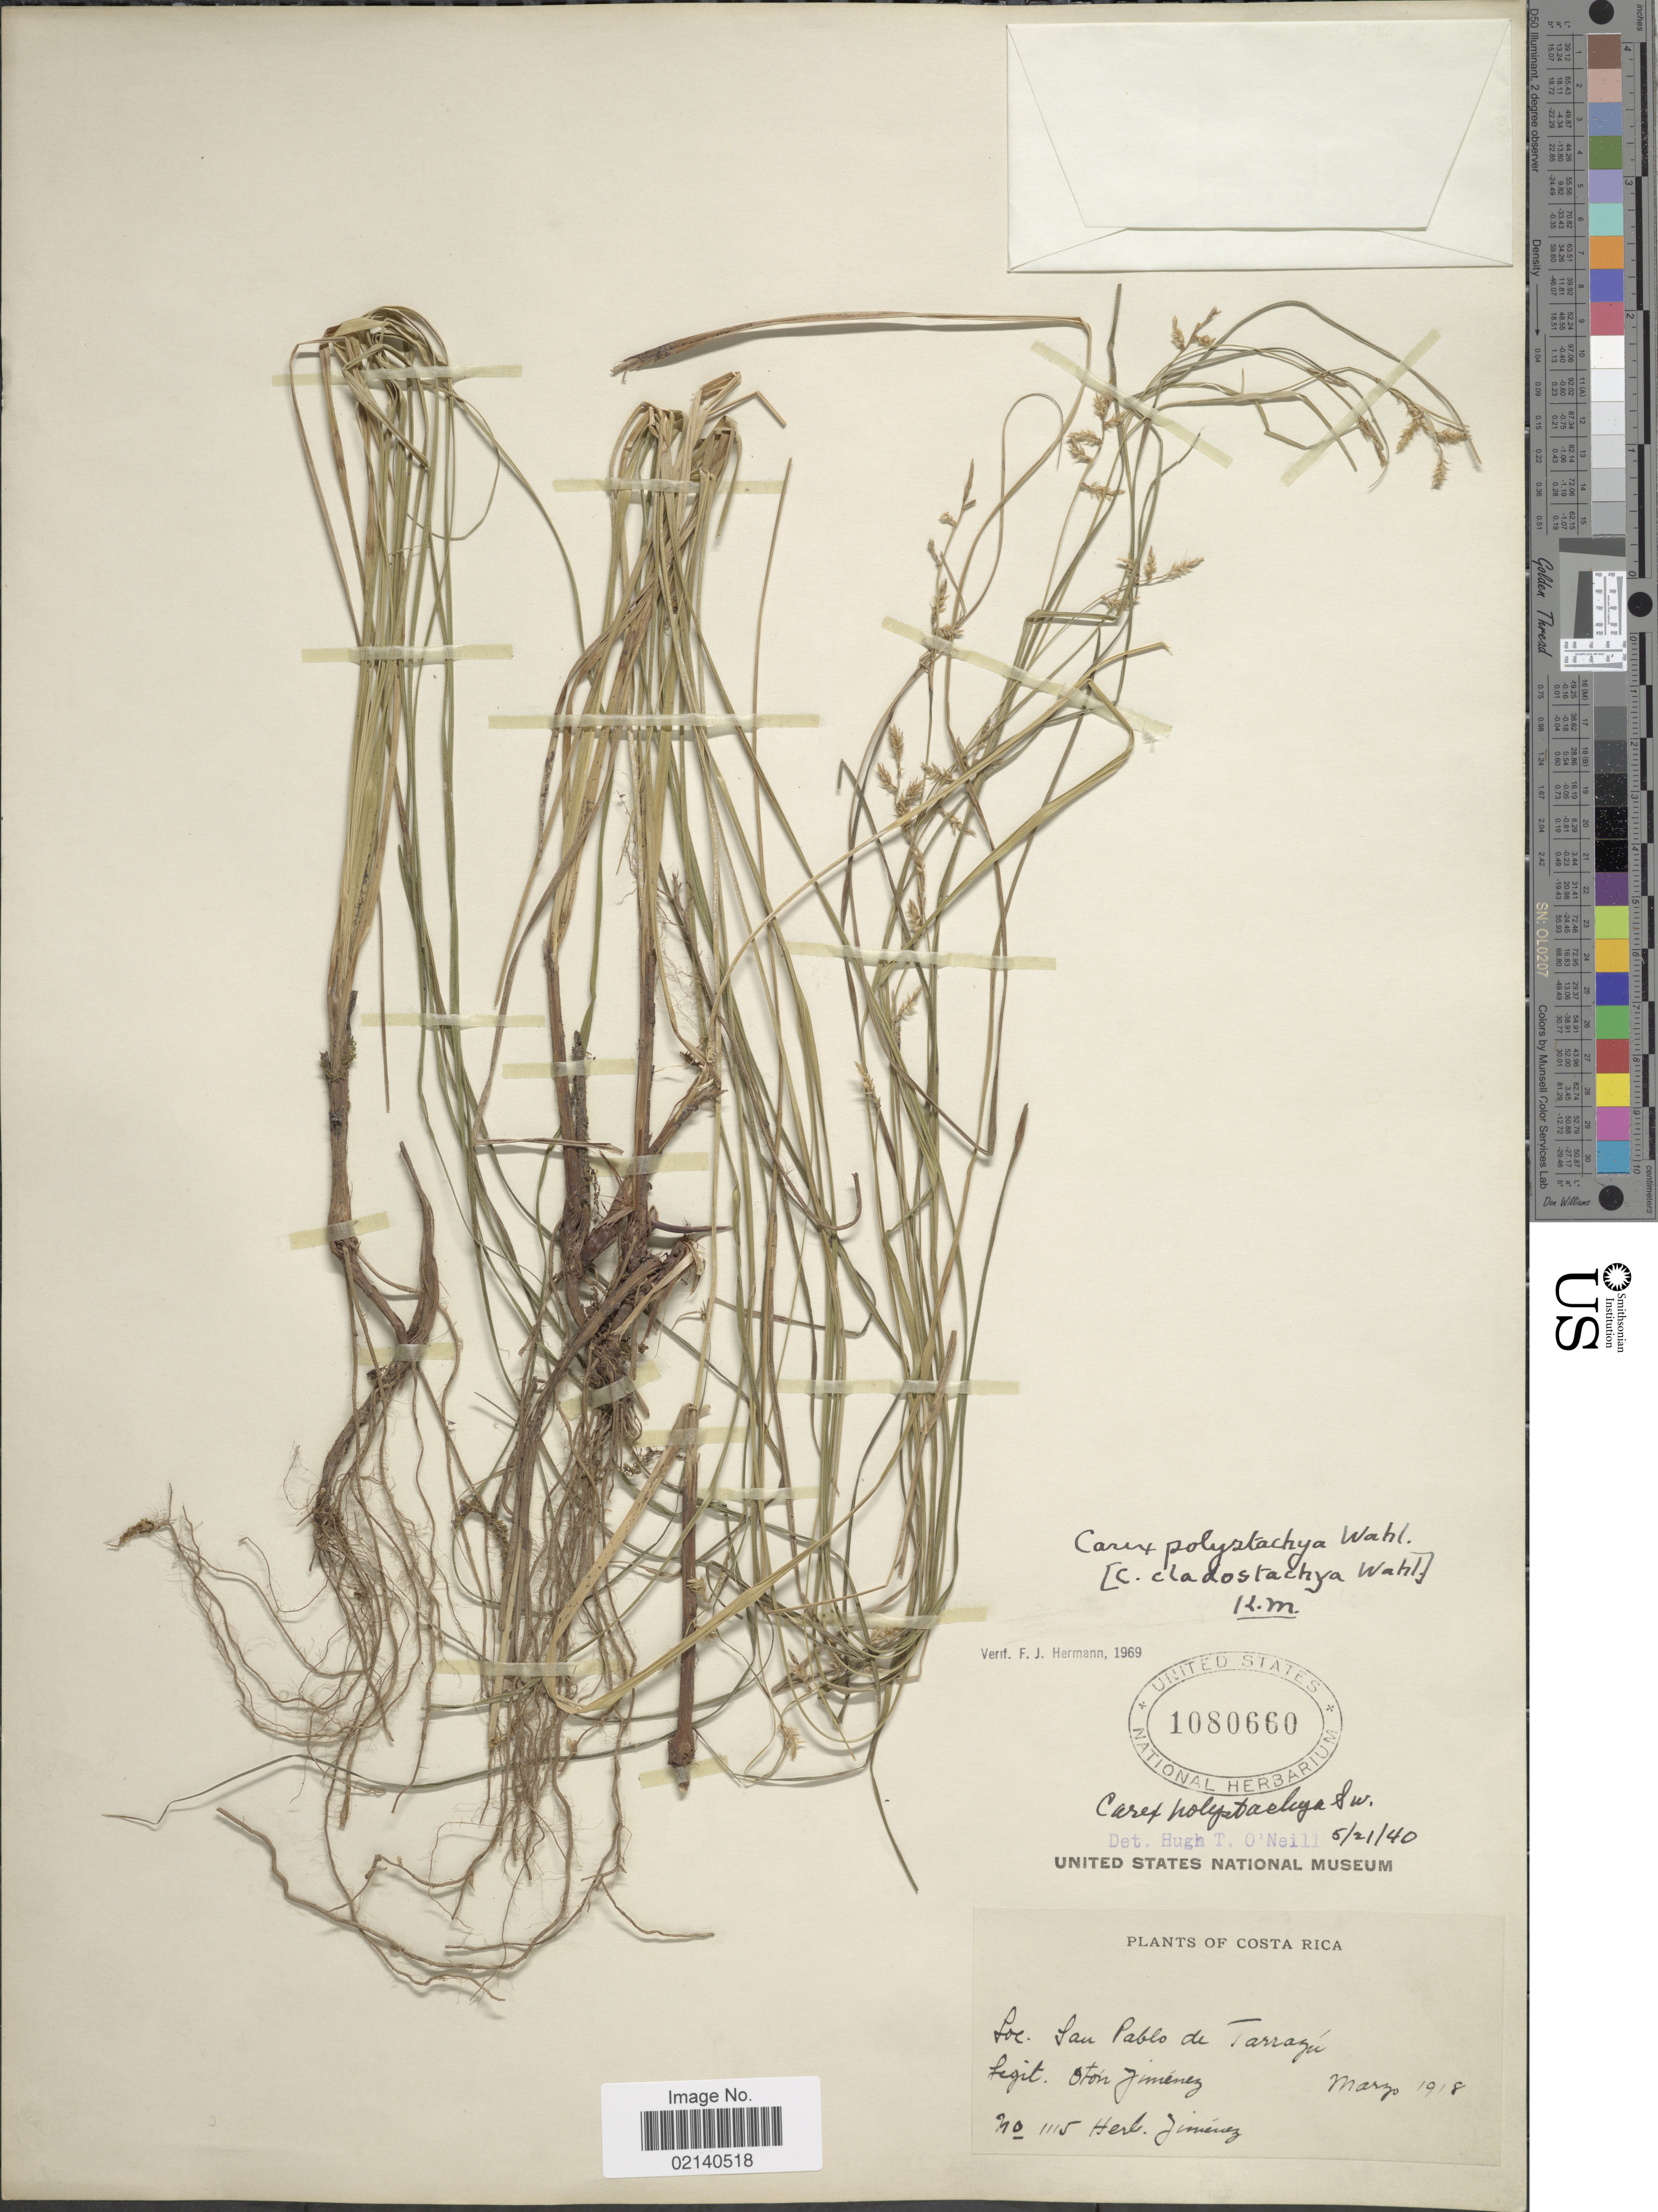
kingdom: Plantae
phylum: Tracheophyta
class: Liliopsida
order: Poales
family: Cyperaceae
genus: Carex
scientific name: Carex polystachya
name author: Sw. ex Wahlenb.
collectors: O. Jimenez L.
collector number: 1115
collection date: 1918-03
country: Costa Rica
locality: San Pablo de Tarrazu.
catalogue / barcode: US 1080660